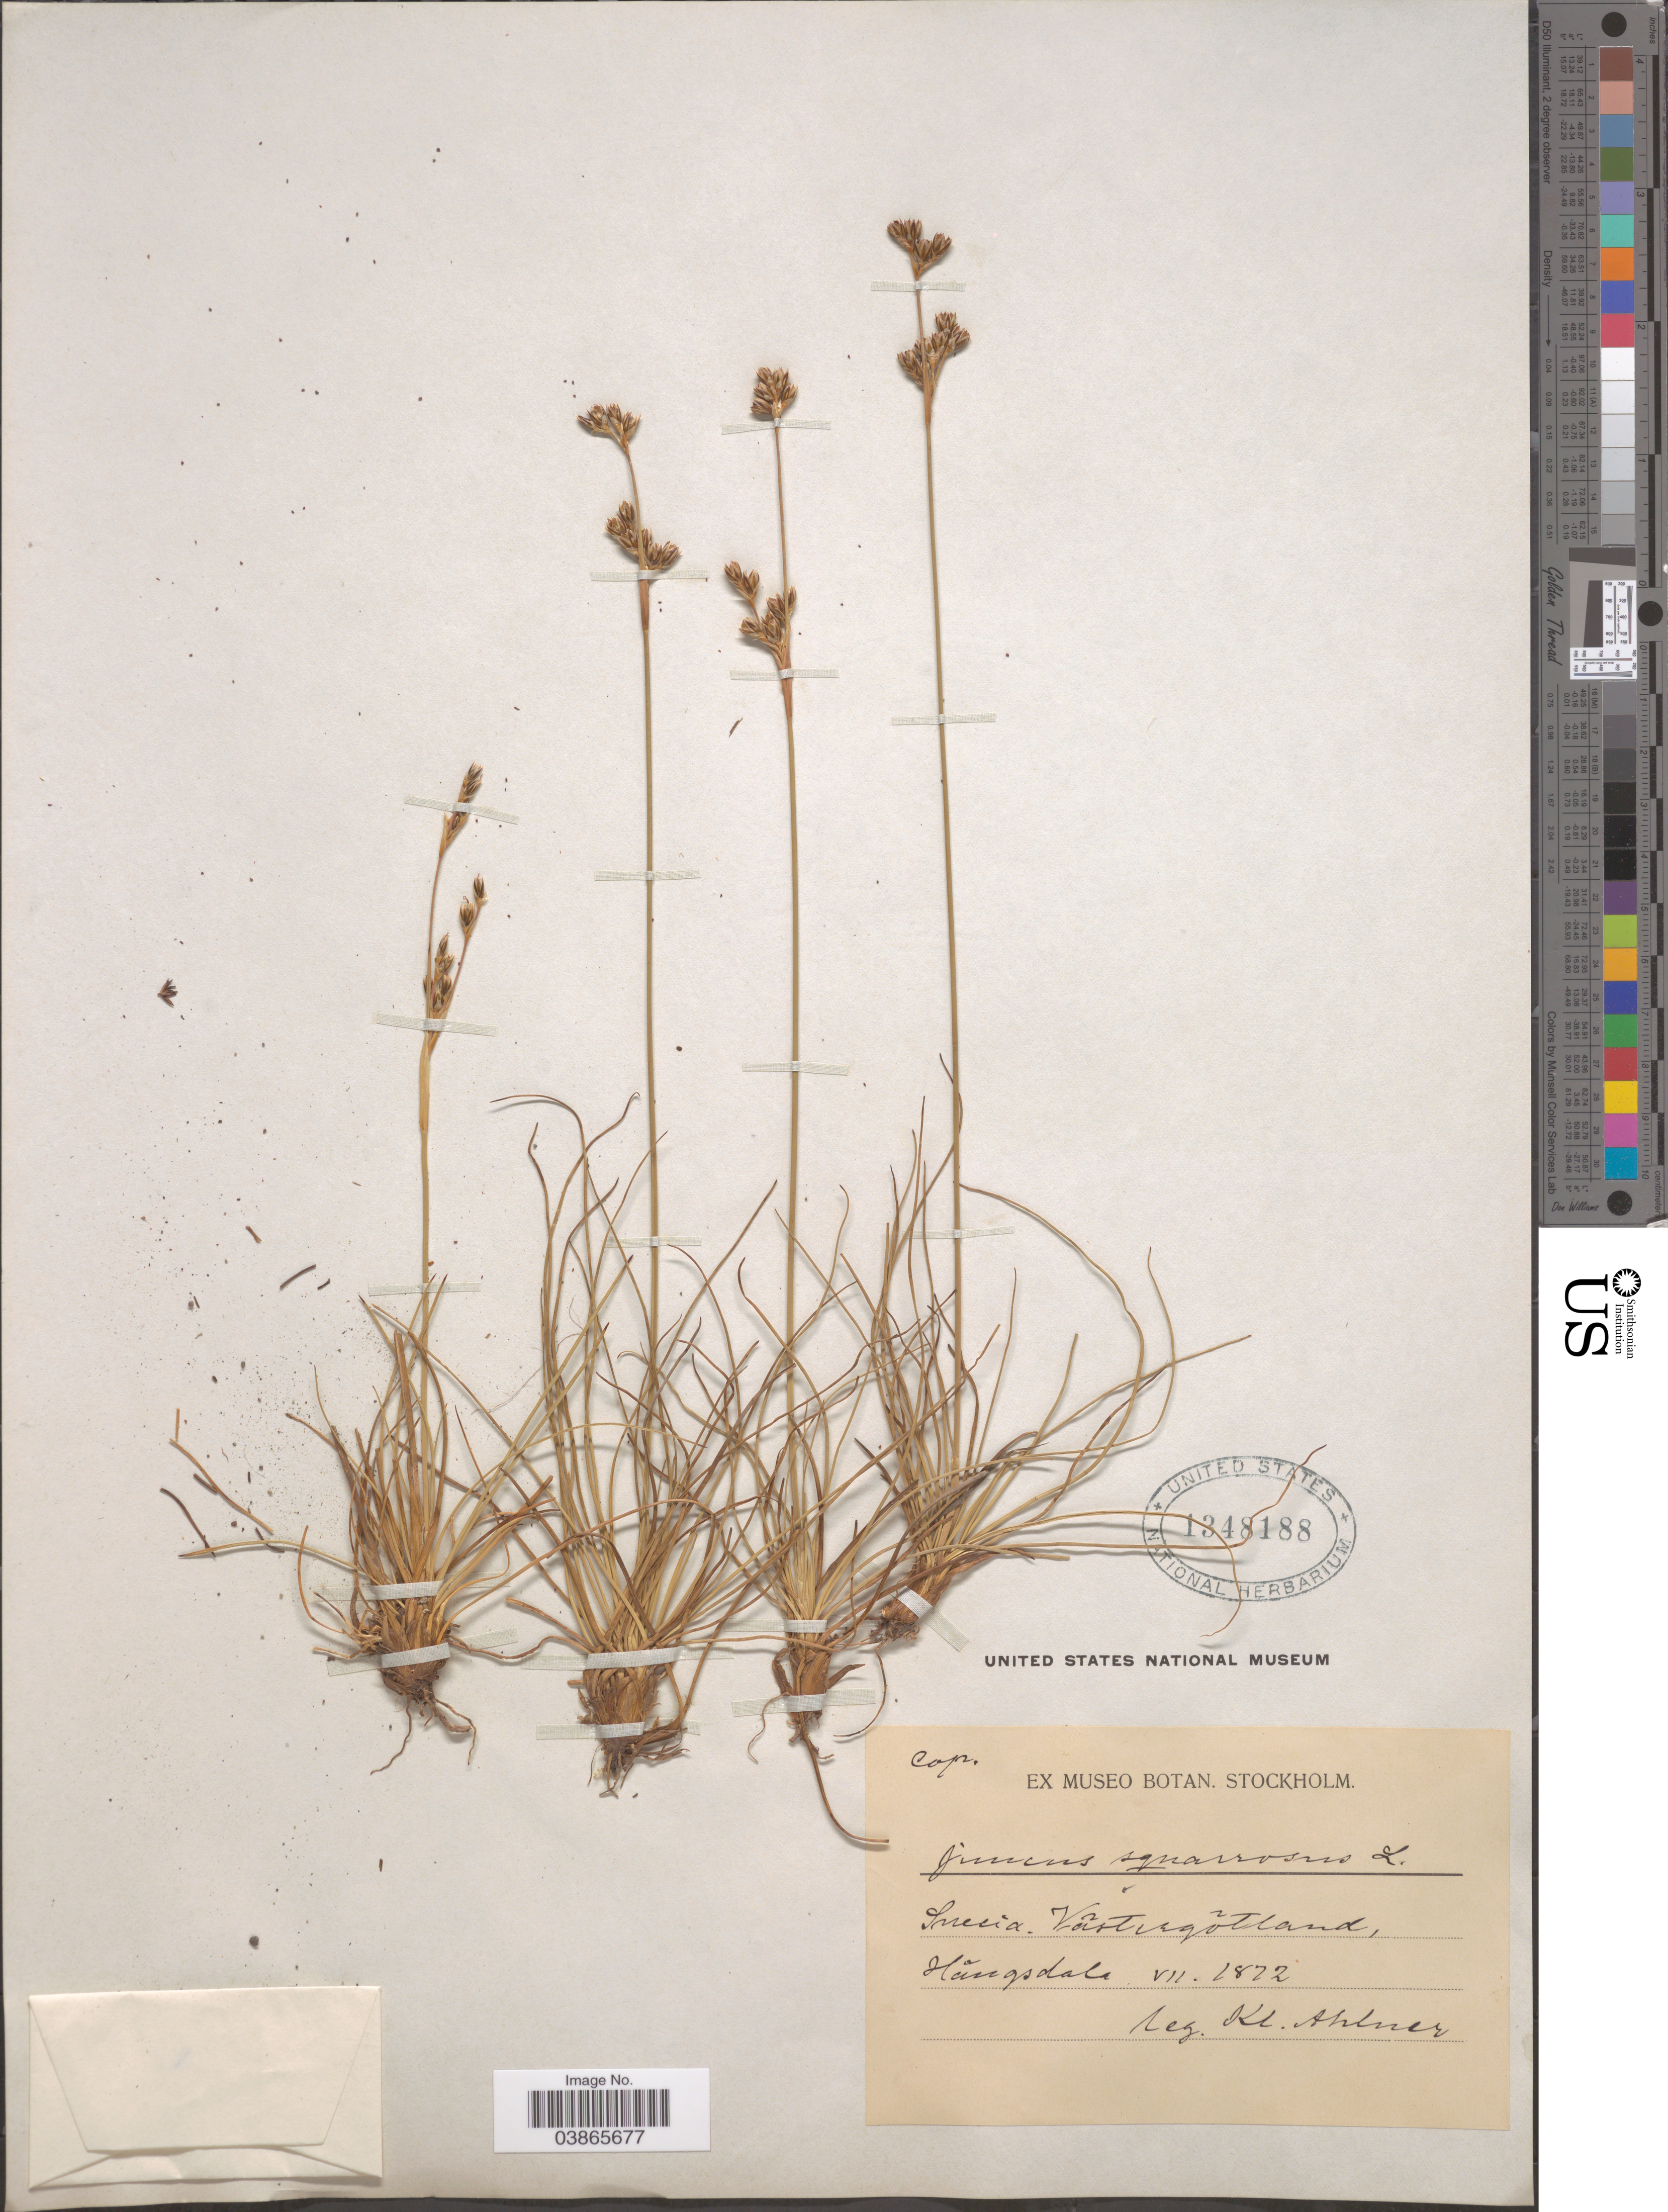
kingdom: Plantae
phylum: Tracheophyta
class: Liliopsida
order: Poales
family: Juncaceae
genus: Juncus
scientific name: Juncus squarrosus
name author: L.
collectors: K. Ahlner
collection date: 1872-07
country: Sweden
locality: Suecia. Vãstirgotland, Hångsdala.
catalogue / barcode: US 1348188